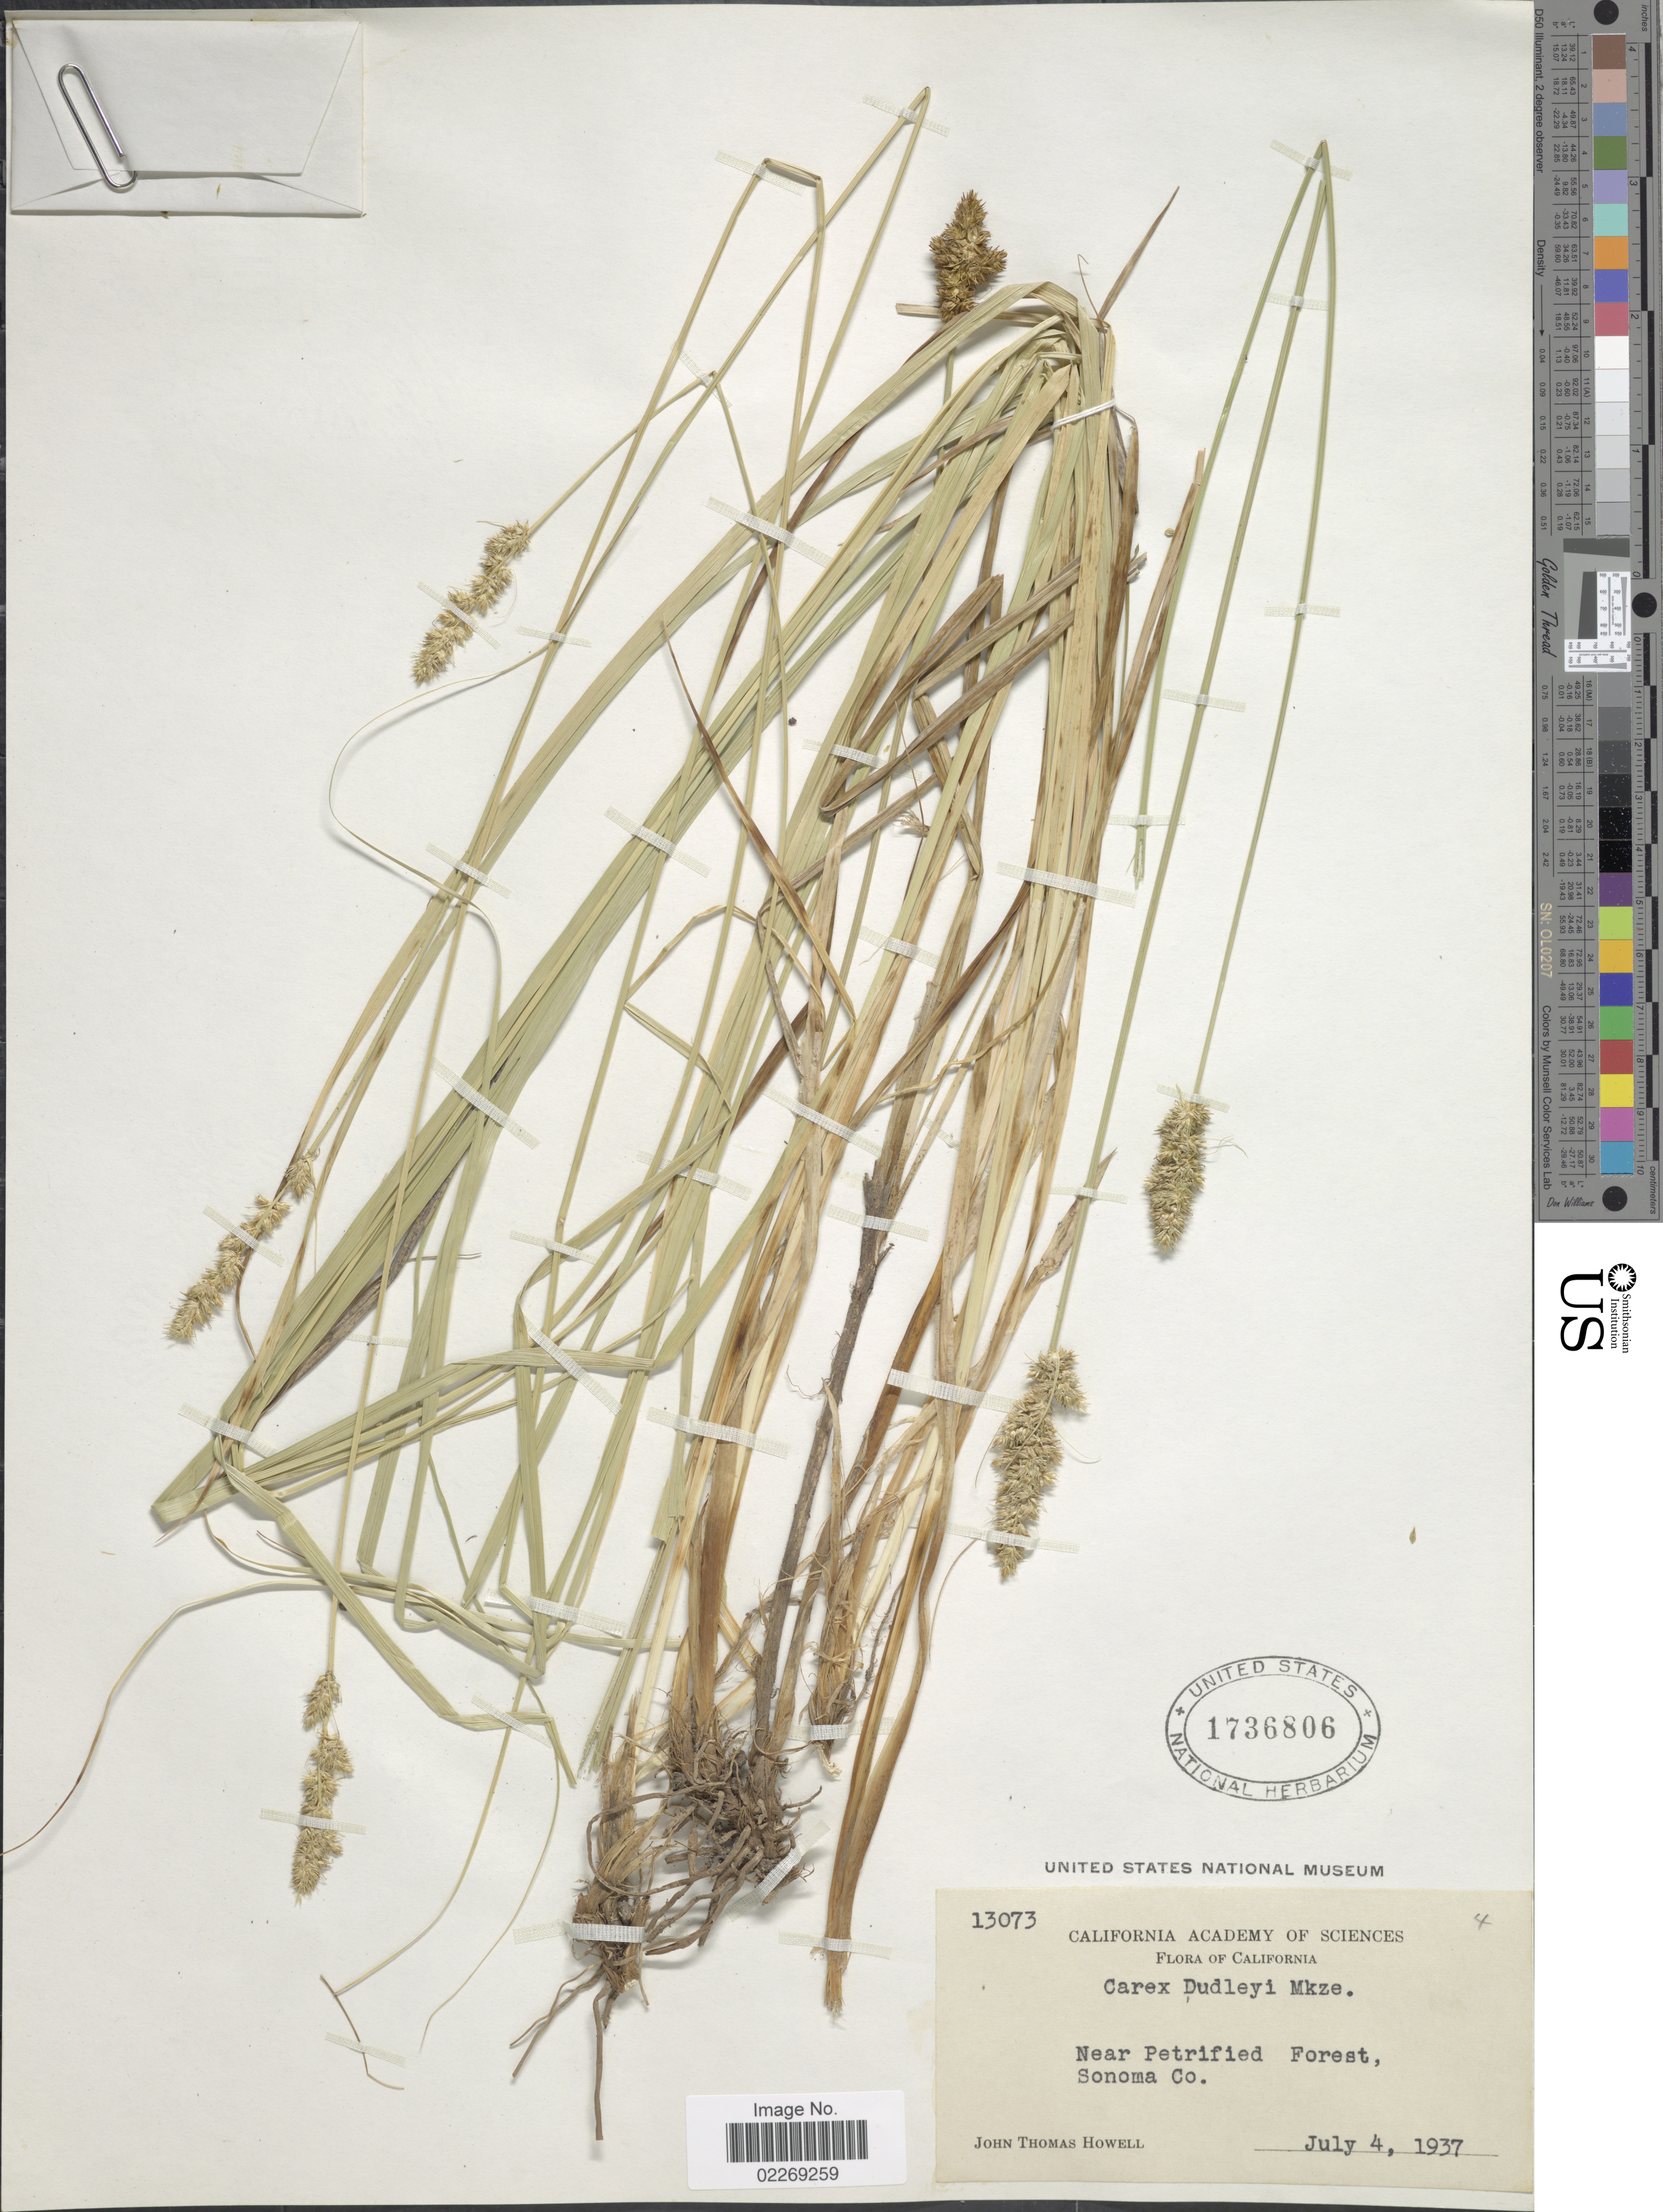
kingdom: Plantae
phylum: Tracheophyta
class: Liliopsida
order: Poales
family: Cyperaceae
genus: Carex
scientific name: Carex densa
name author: (L.H. Bailey) L.H. Bailey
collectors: J. T. Howell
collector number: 13073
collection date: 1937-07-04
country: United States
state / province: California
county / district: Sonoma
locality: Near Petrified Forest, Sonoma Co.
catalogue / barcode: US 1736806